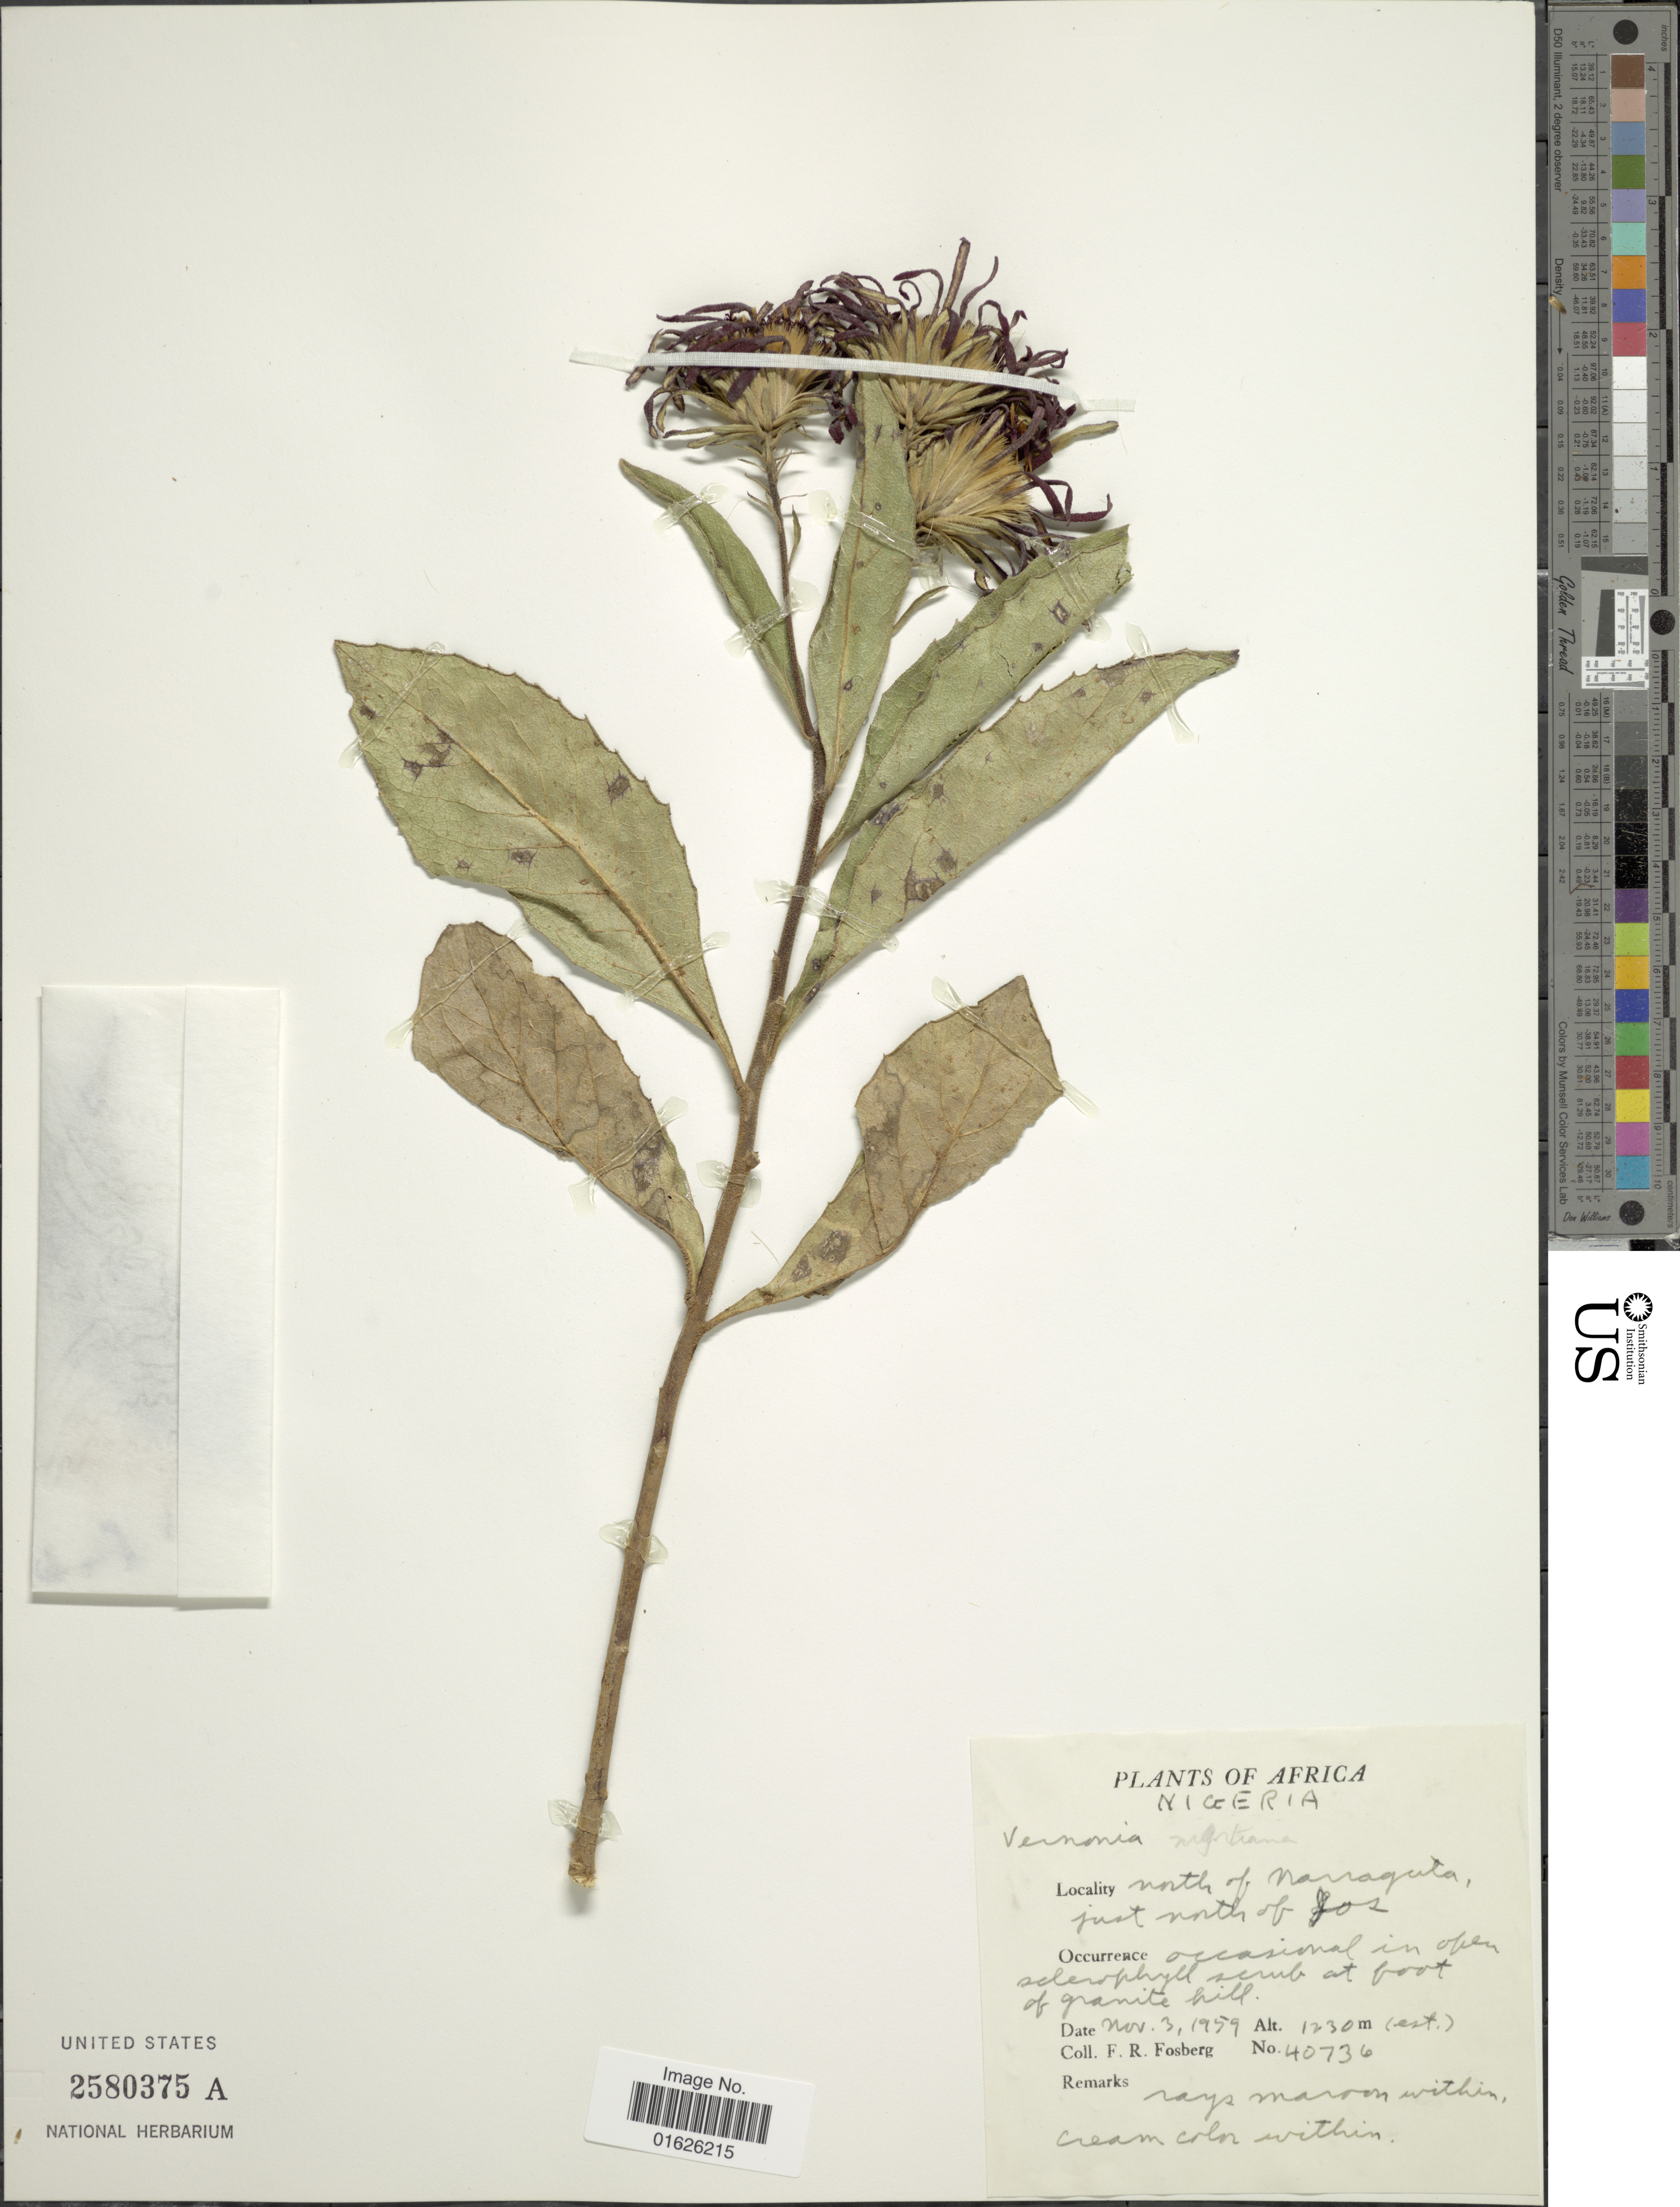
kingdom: Plantae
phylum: Tracheophyta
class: Magnoliopsida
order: Asterales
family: Asteraceae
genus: Linzia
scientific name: Linzia nigritiana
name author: (Oliv. & Hiern) C. Jeffrey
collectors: F. R. Fosberg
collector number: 40736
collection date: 1959-11-03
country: Nigeria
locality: North of Narragata, just north of Jos.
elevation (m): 1230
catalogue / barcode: US 2580375A